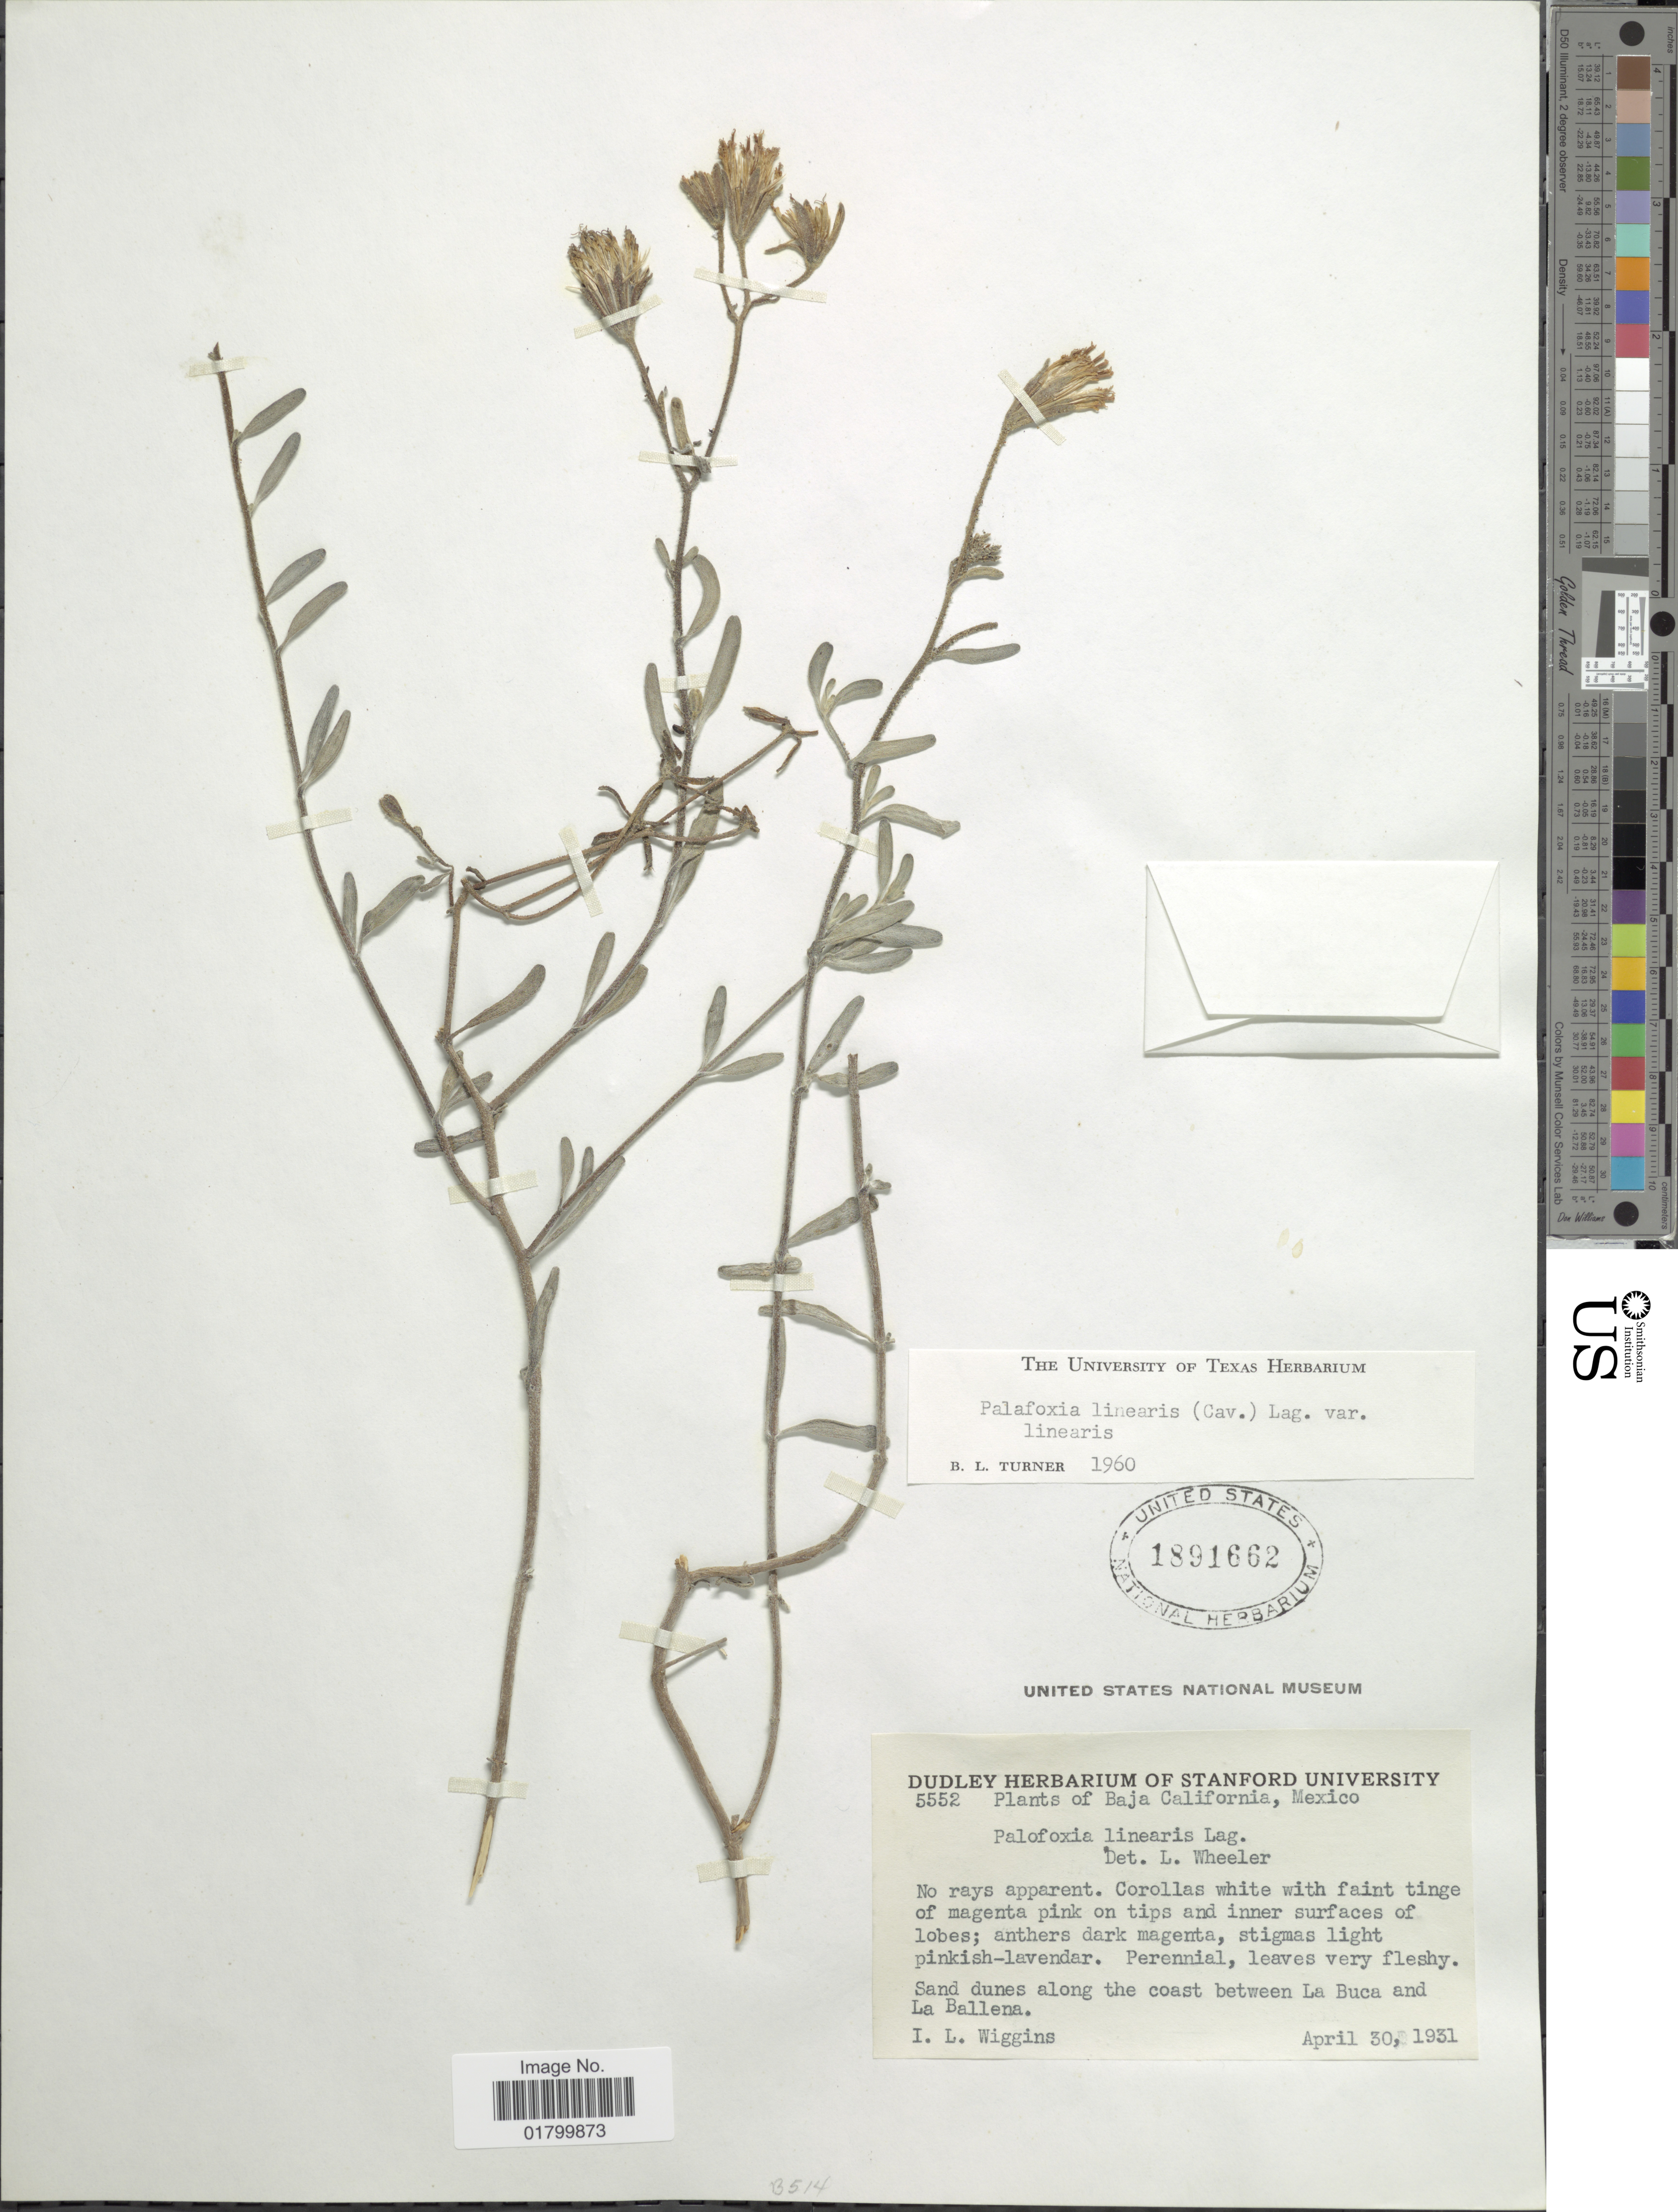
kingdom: Plantae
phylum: Tracheophyta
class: Magnoliopsida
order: Asterales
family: Asteraceae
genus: Palafoxia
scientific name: Palafoxia linearis var. linearis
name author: (Cav.) Lag.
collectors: I. L. Wiggins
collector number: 5552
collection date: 1931-04-30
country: Mexico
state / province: Baja California Sur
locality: Sand dunes along the coast between La Buca and la Ballena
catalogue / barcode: US 1891662